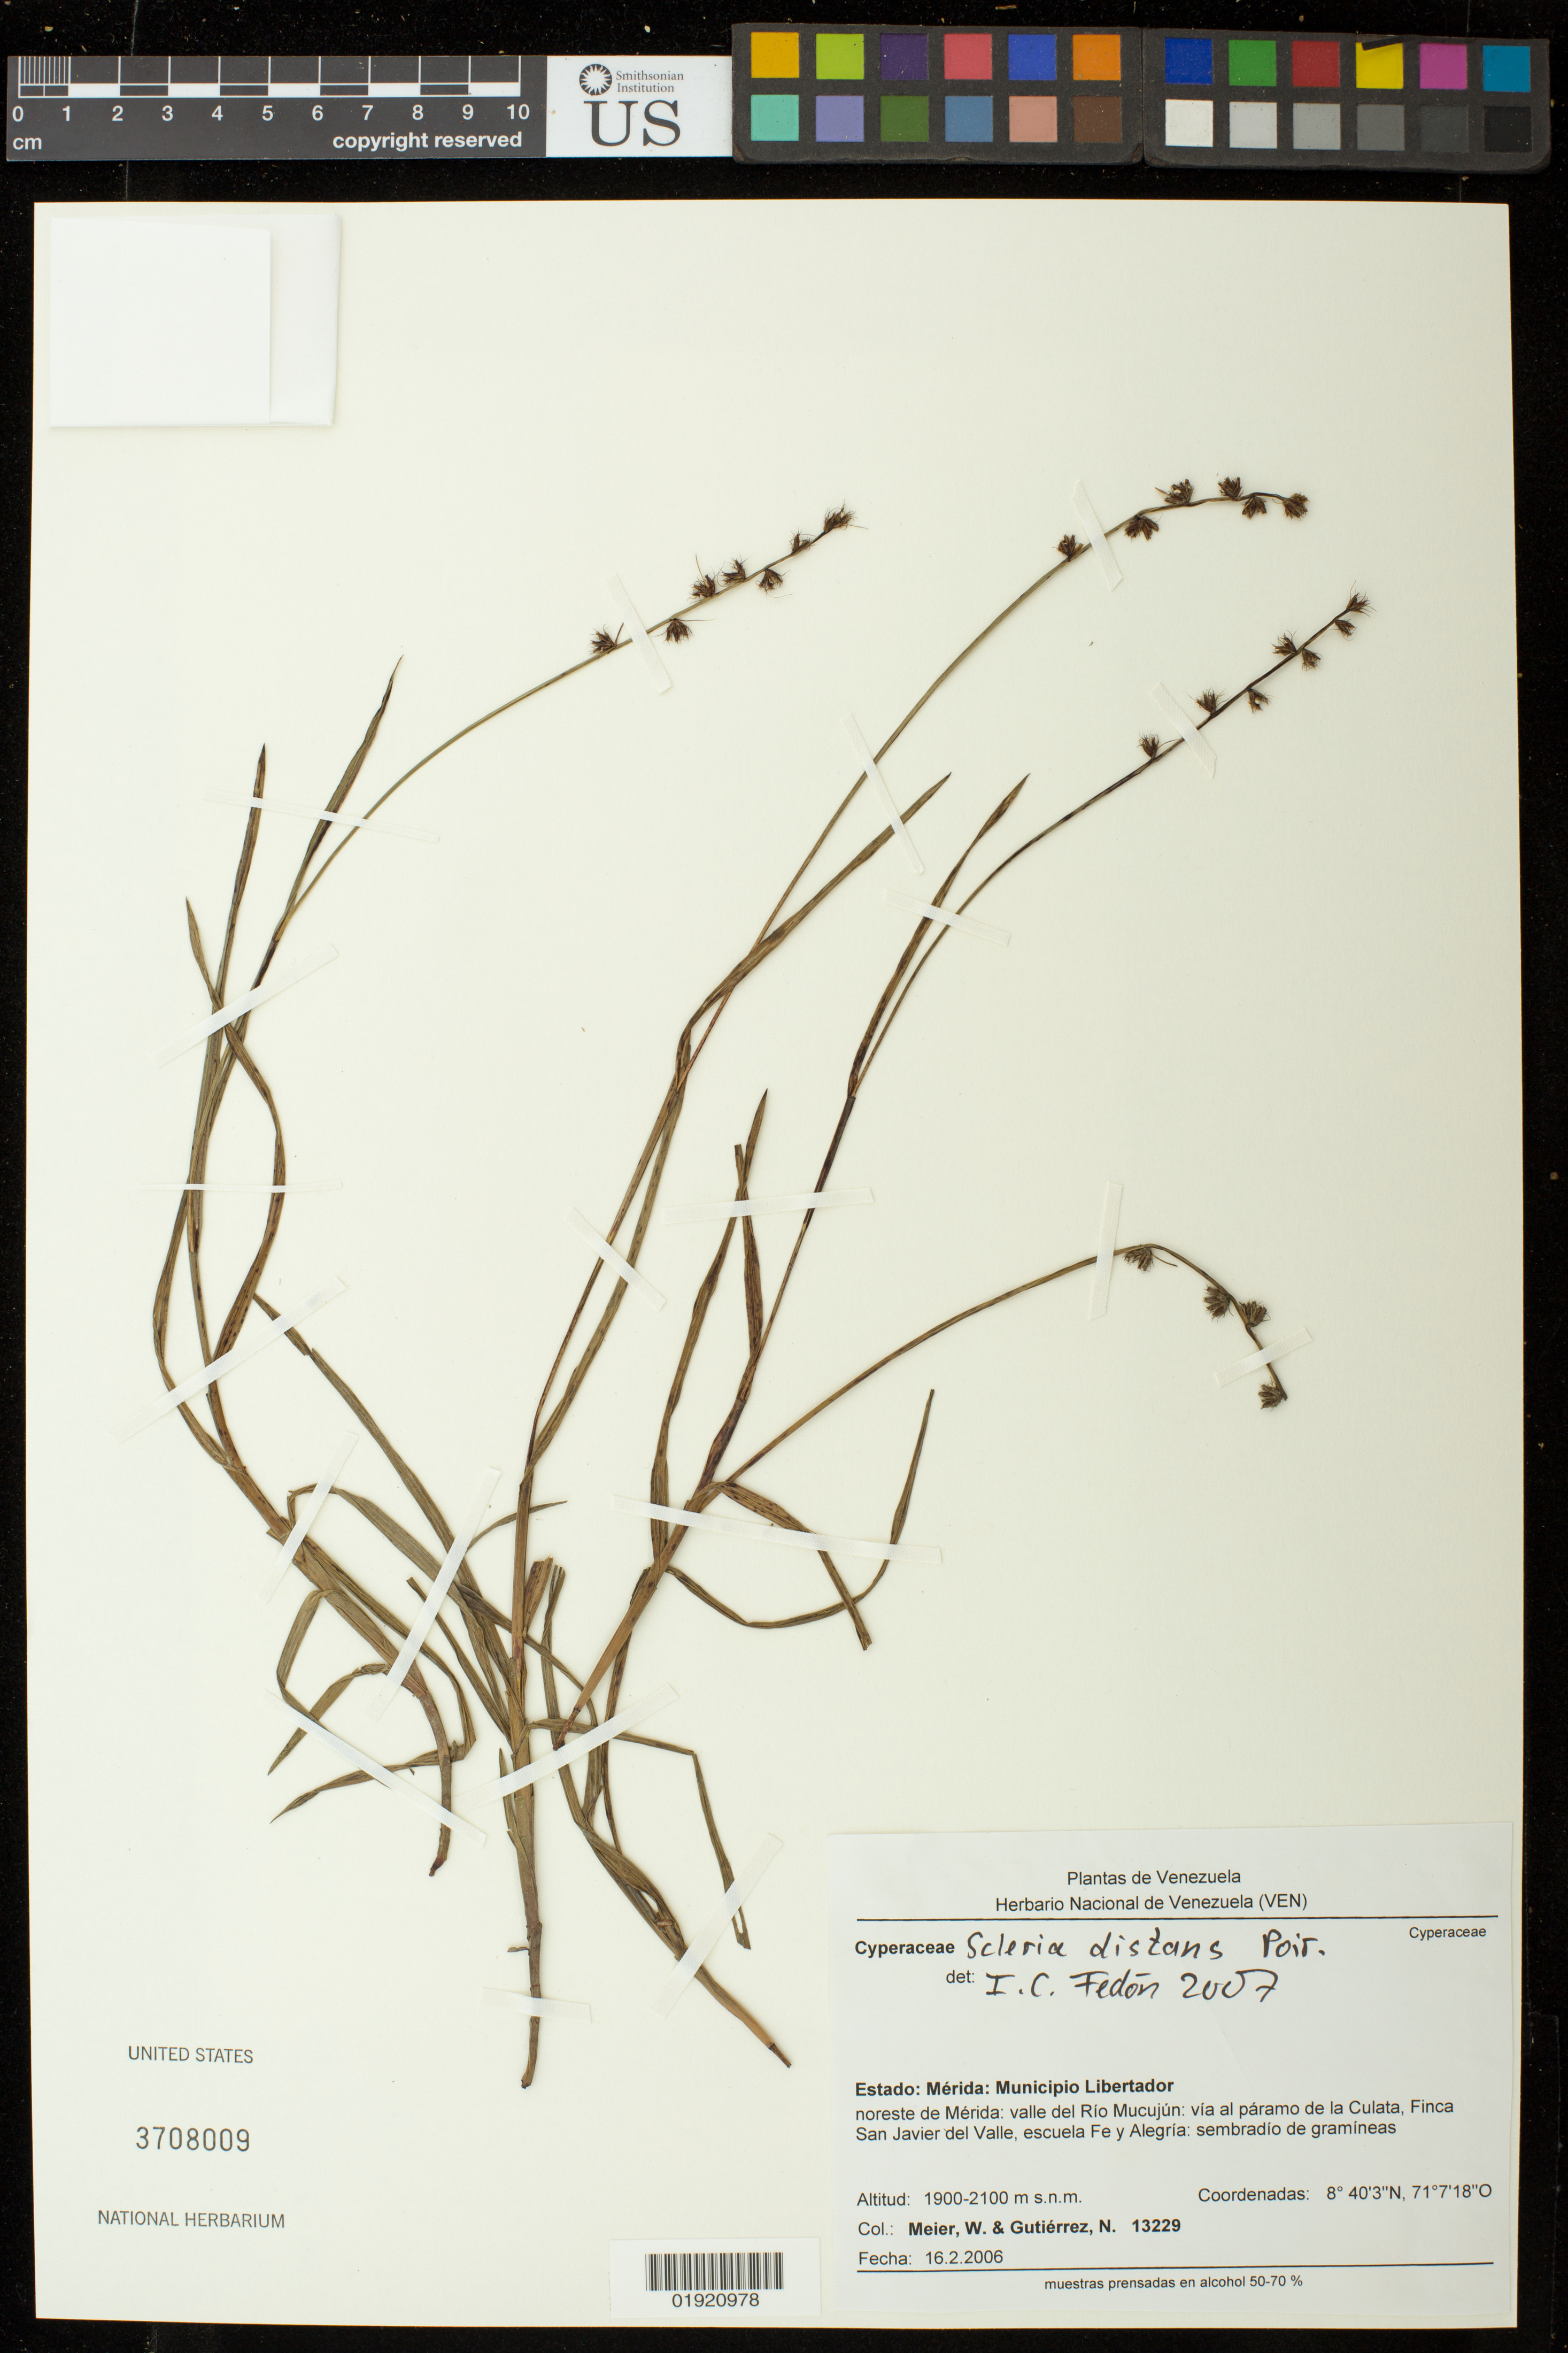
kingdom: Plantae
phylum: Tracheophyta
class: Liliopsida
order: Poales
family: Cyperaceae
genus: Scleria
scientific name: Scleria distans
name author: Poir.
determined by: Fedon, I. C.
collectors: W. Meier & N. Gutierrez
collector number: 13229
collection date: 2006-02-16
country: Venezuela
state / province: Mérida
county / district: Libertador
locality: Estado: Merida: Municipio Libertador. noreste de Merida: valle del Rio Mucujun: via al paramo de la Culata: Finca San Javier del Valle, escuela Fe y Alegria.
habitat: Sembradio de gramineas.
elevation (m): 1900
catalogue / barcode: US 3708009